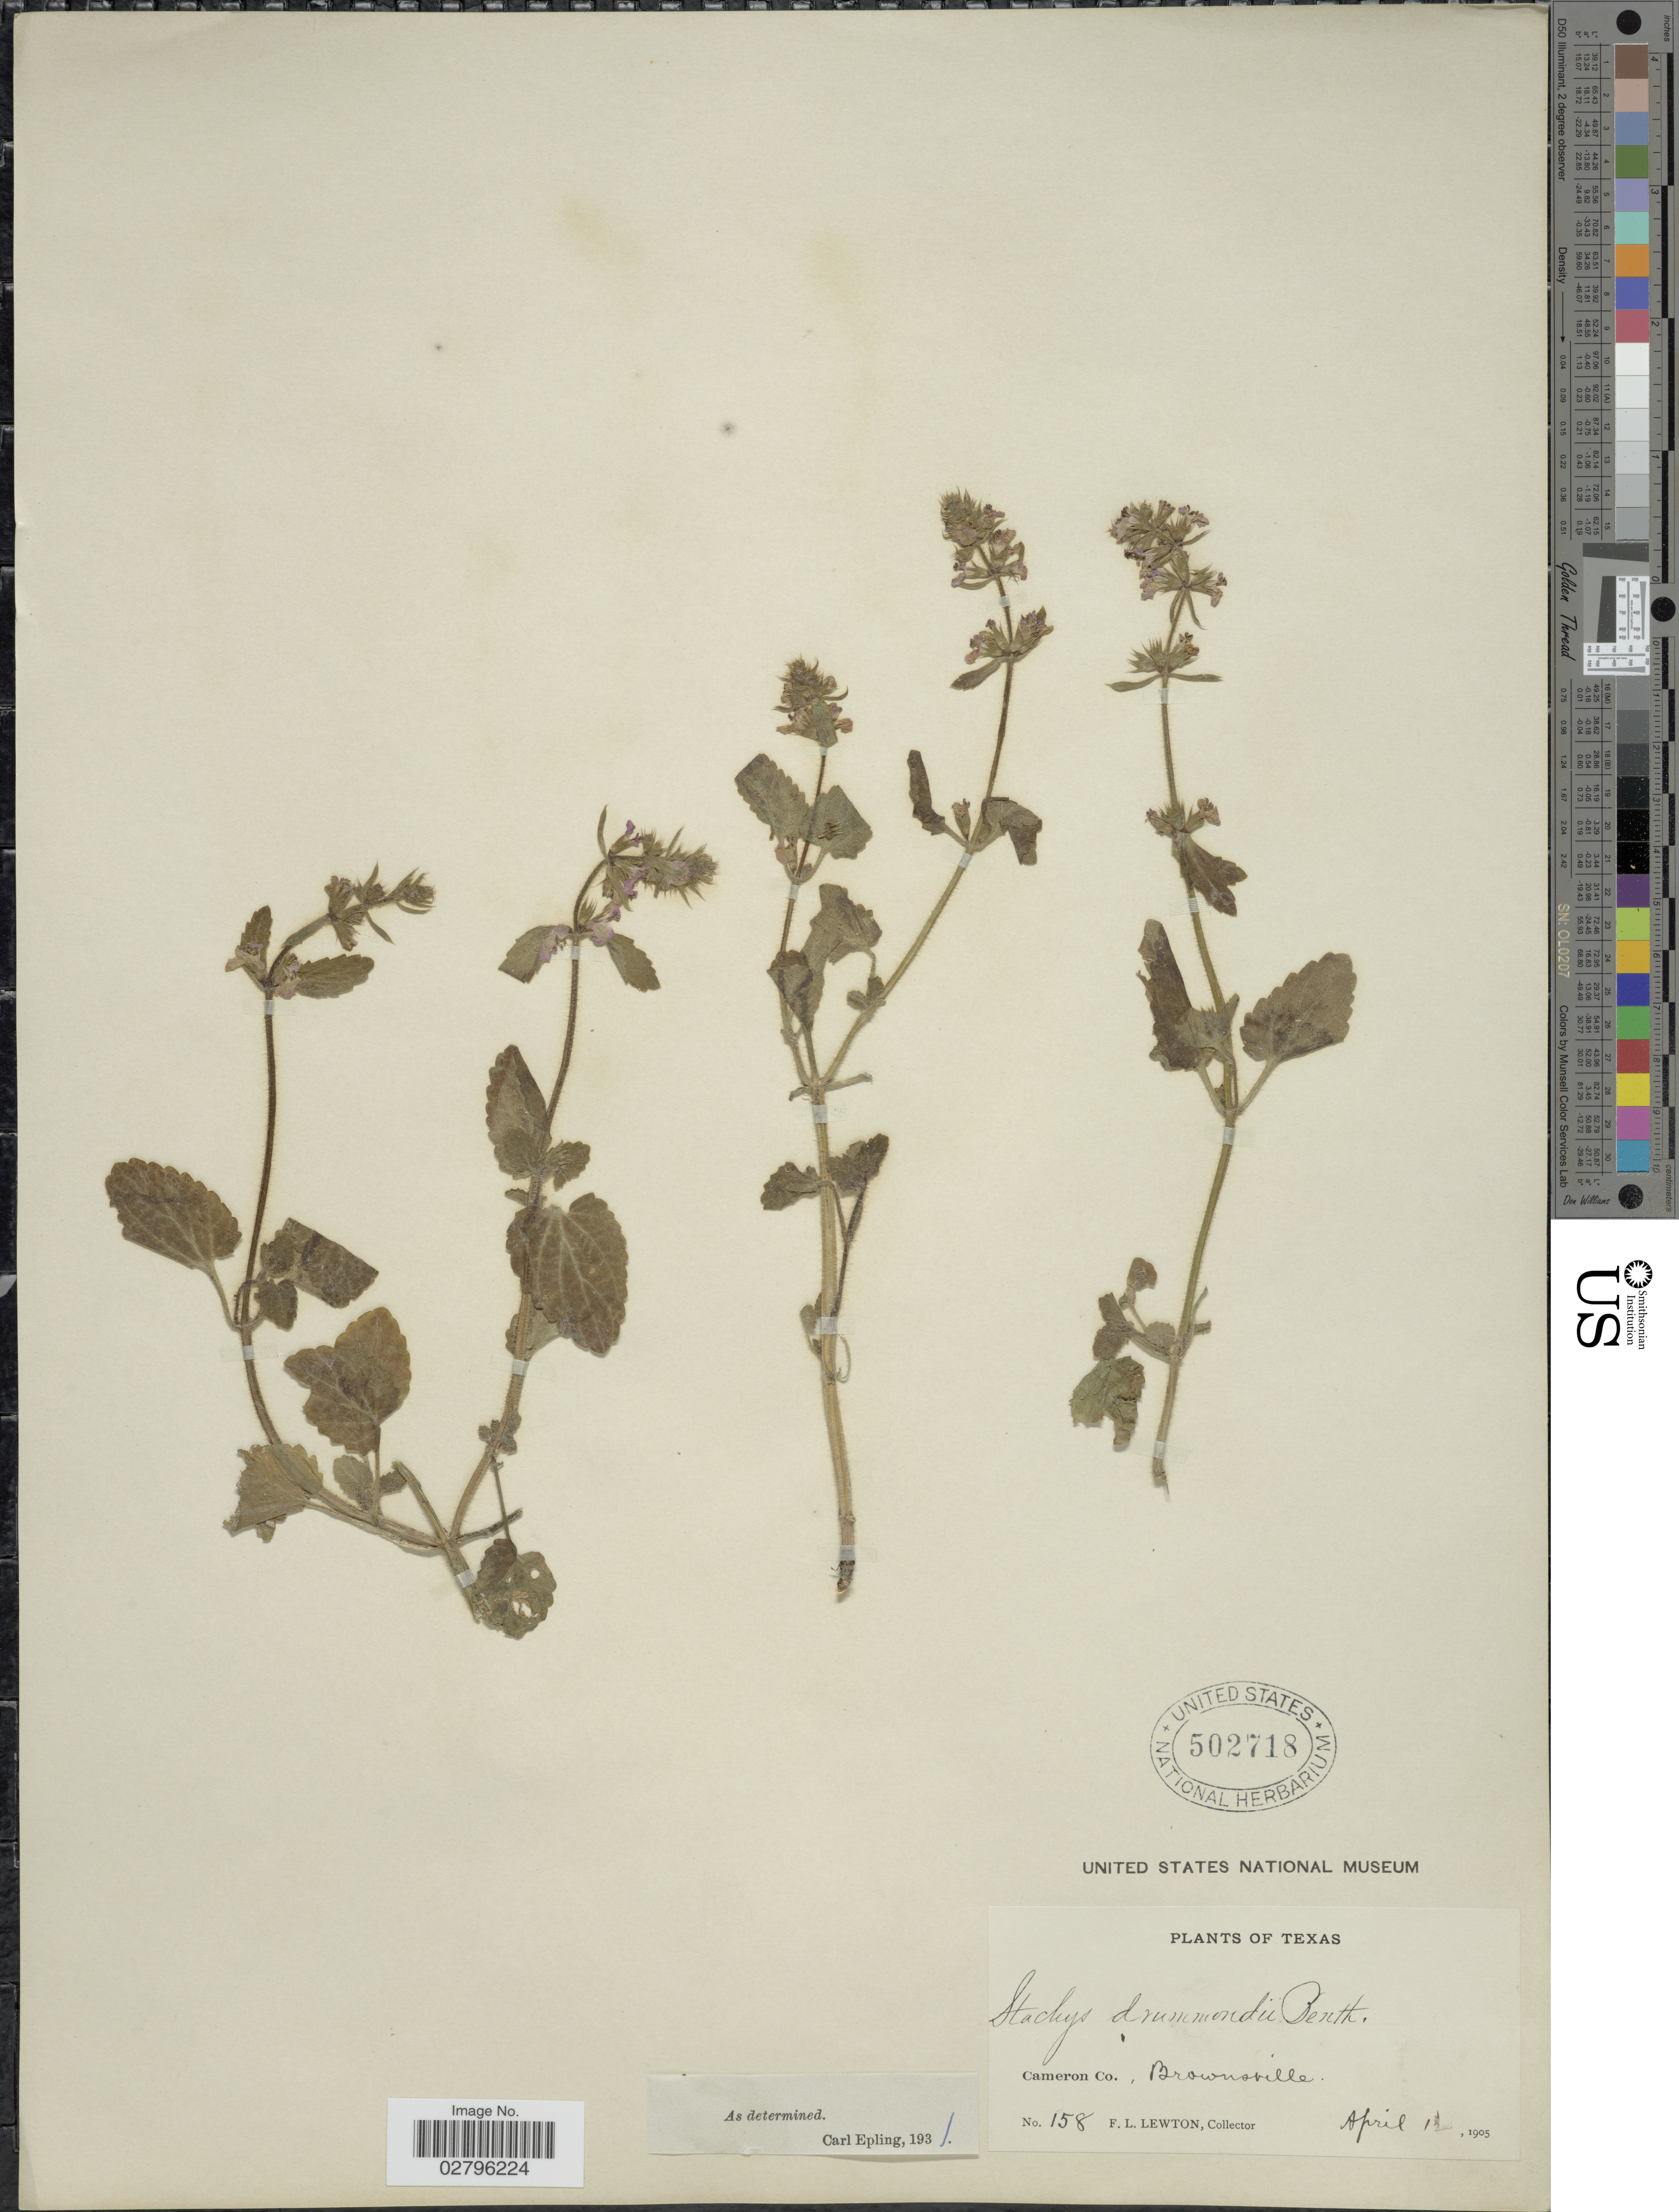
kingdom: Plantae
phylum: Tracheophyta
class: Magnoliopsida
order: Lamiales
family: Lamiaceae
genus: Stachys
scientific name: Stachys drummondii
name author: Benth.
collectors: F. L. Lewton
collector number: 158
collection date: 1905-04-12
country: United States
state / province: Texas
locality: Cameron Co., Brownsville.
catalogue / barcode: US 502718